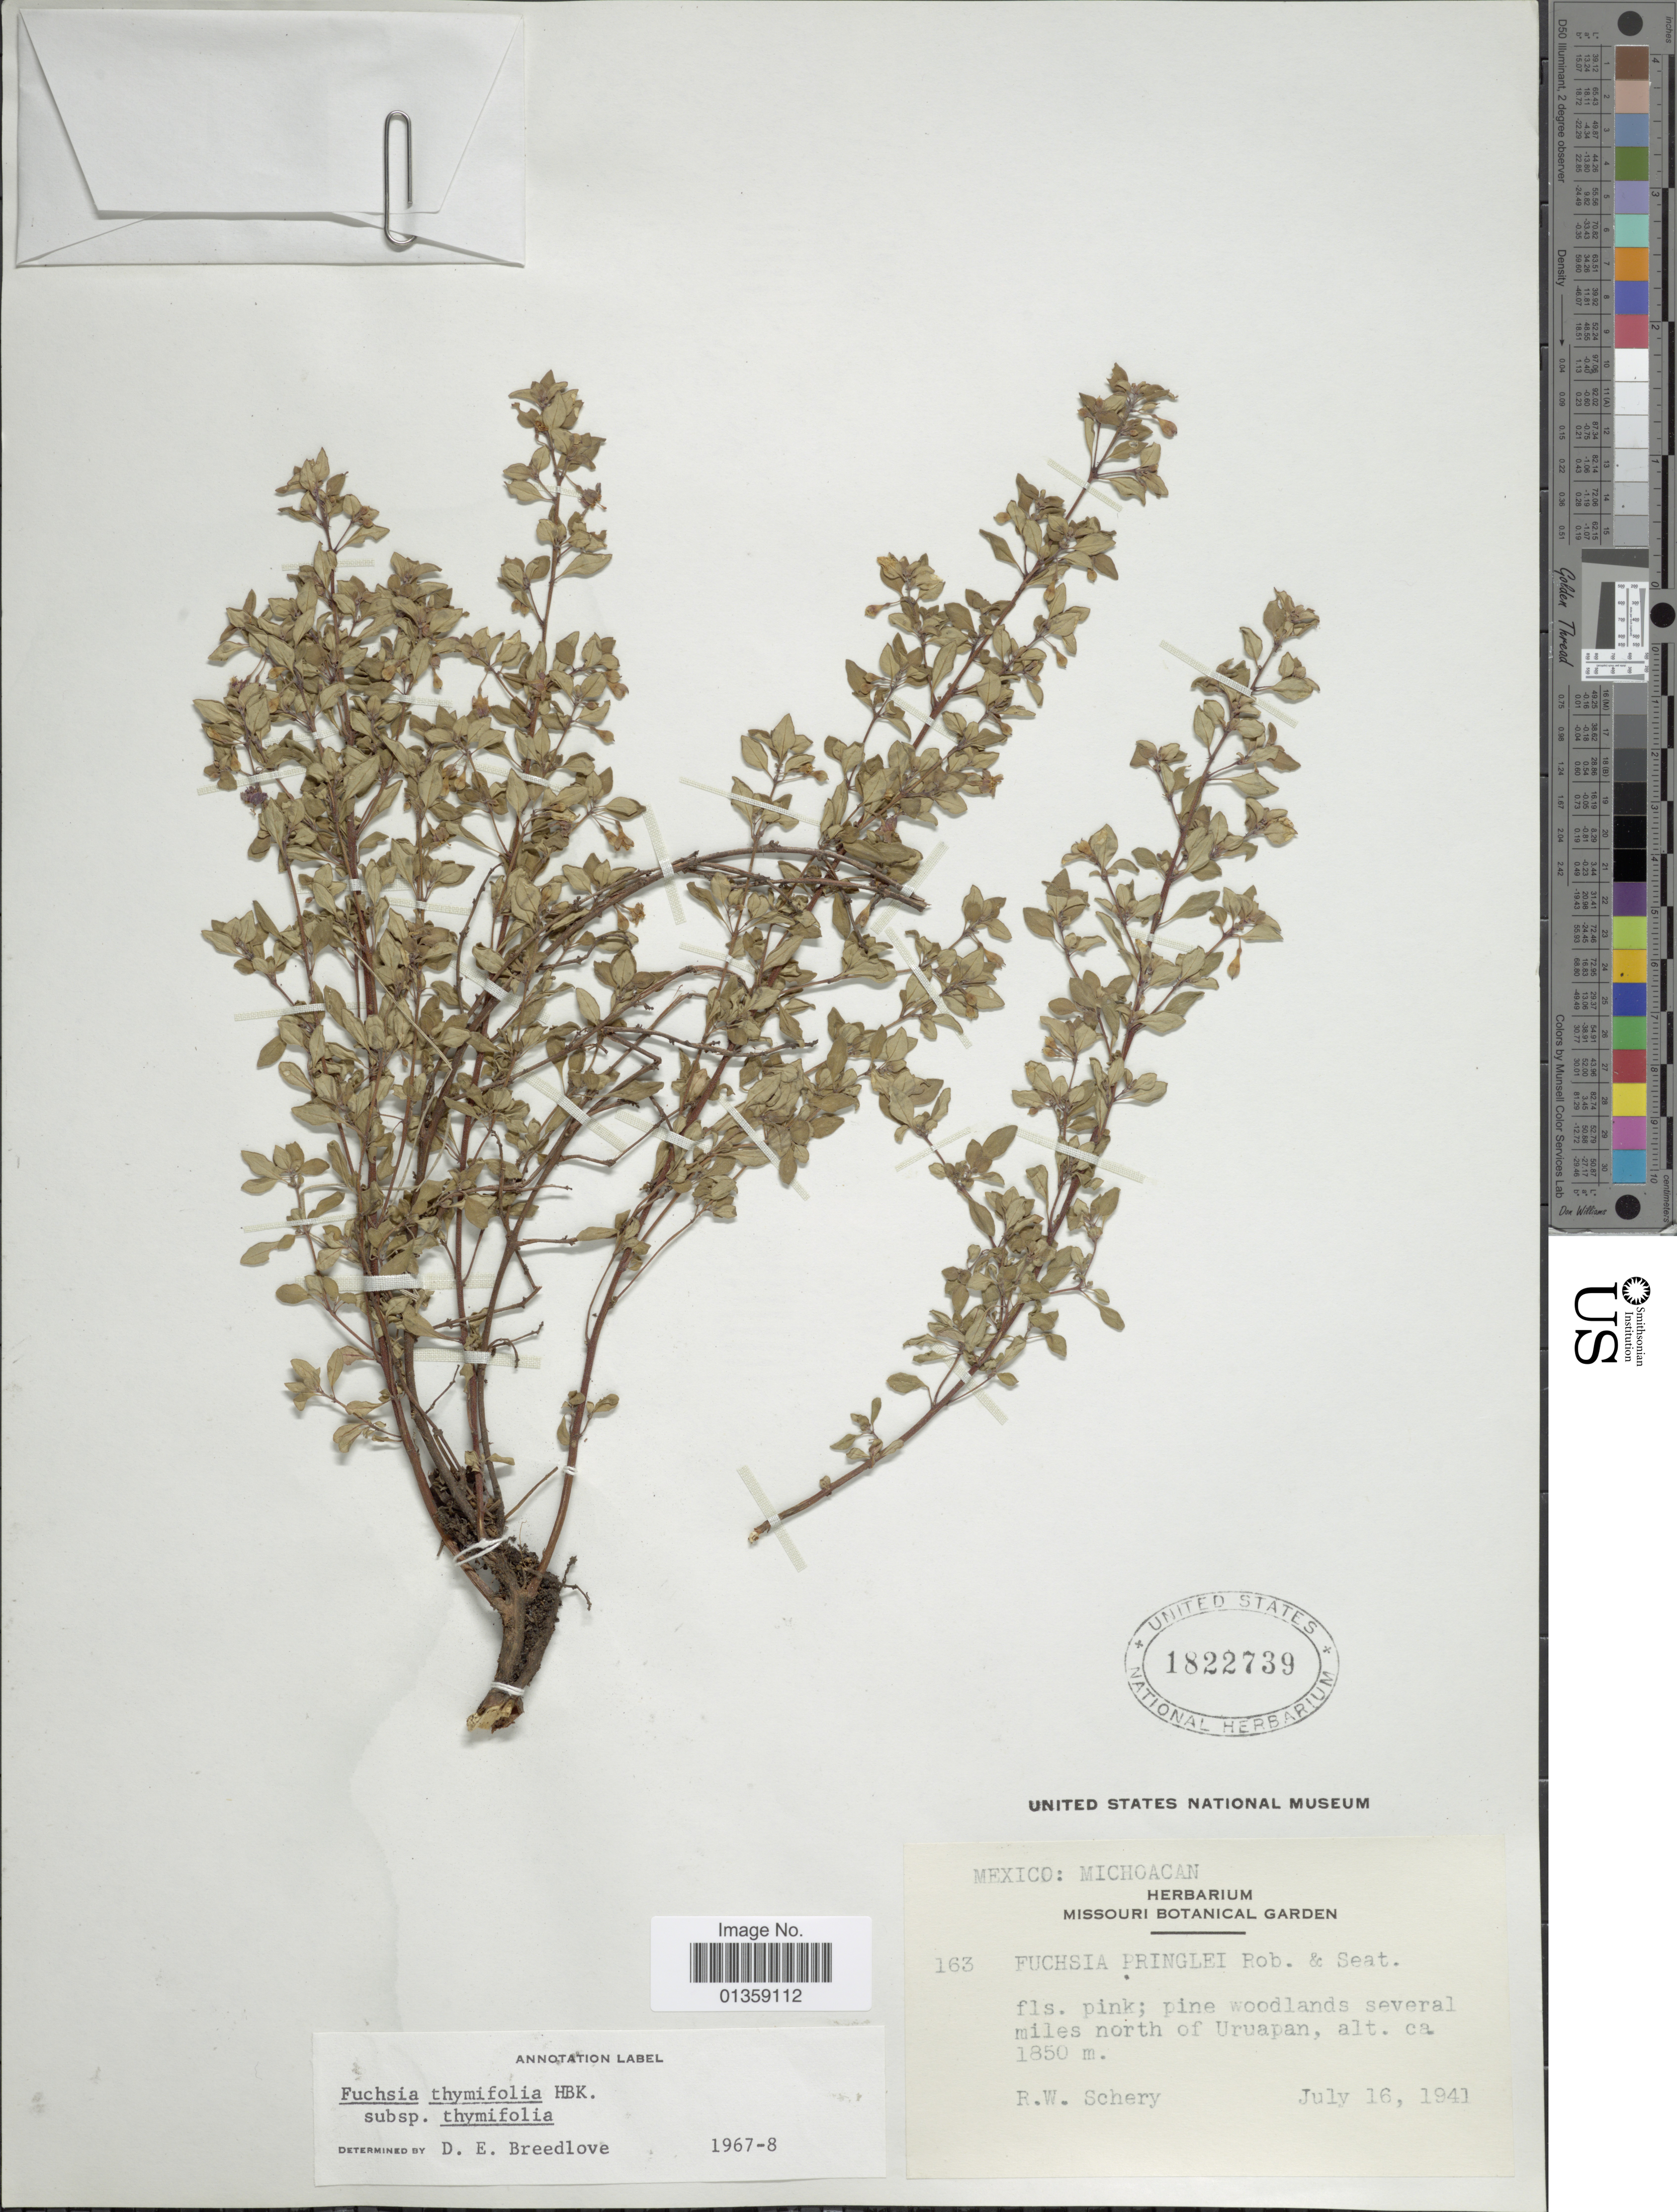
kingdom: Plantae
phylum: Tracheophyta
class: Magnoliopsida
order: Myrtales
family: Onagraceae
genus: Fuchsia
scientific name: Fuchsia thymifolia subsp. thymifolia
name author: Kunth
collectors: R. W. Schery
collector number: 163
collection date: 1941-07-16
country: Mexico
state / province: Michoacán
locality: Several miles north of Uruapan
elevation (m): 1850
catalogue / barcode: US 1822739